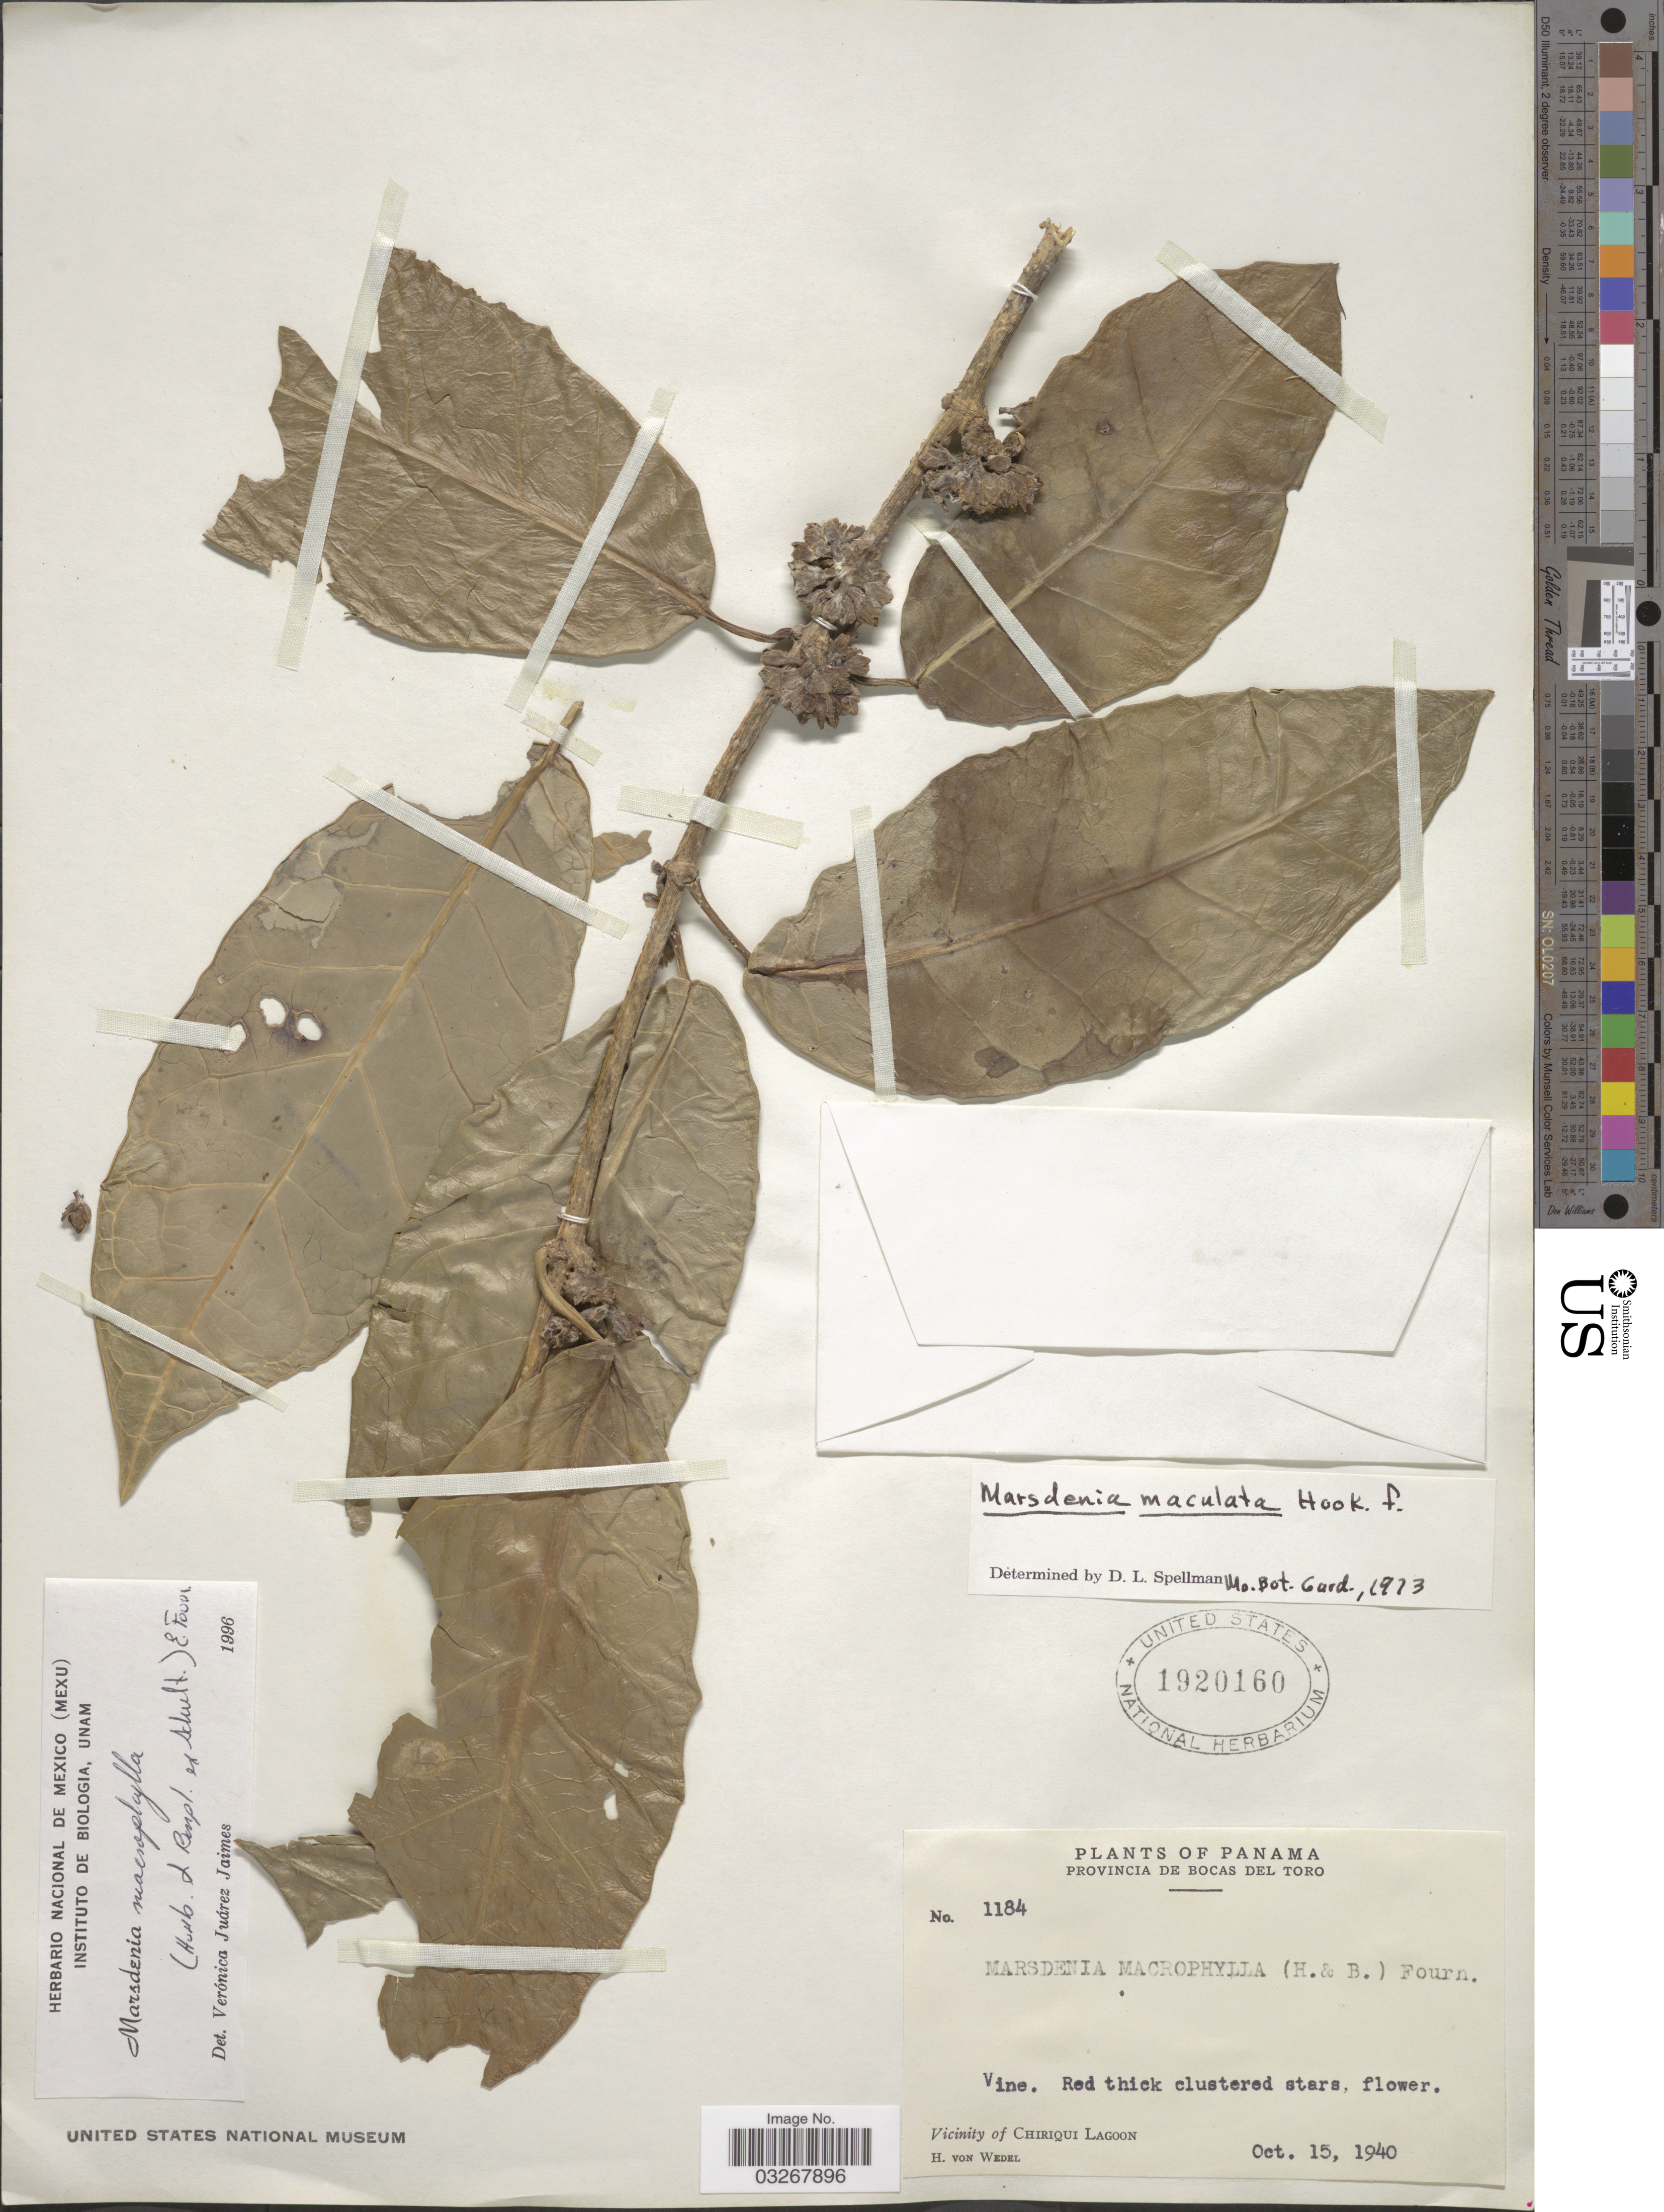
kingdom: Plantae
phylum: Tracheophyta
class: Magnoliopsida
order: Gentianales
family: Apocynaceae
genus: Marsdenia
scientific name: Marsdenia macrophylla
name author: (Humb. & Bonpl. ex Schult.) E. Fourn.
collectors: H. von Wedel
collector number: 1184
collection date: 1940-10-15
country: Panama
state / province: Bocas del Toro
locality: Vicinity of Chiriqui Lagoon.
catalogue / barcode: US 1920160